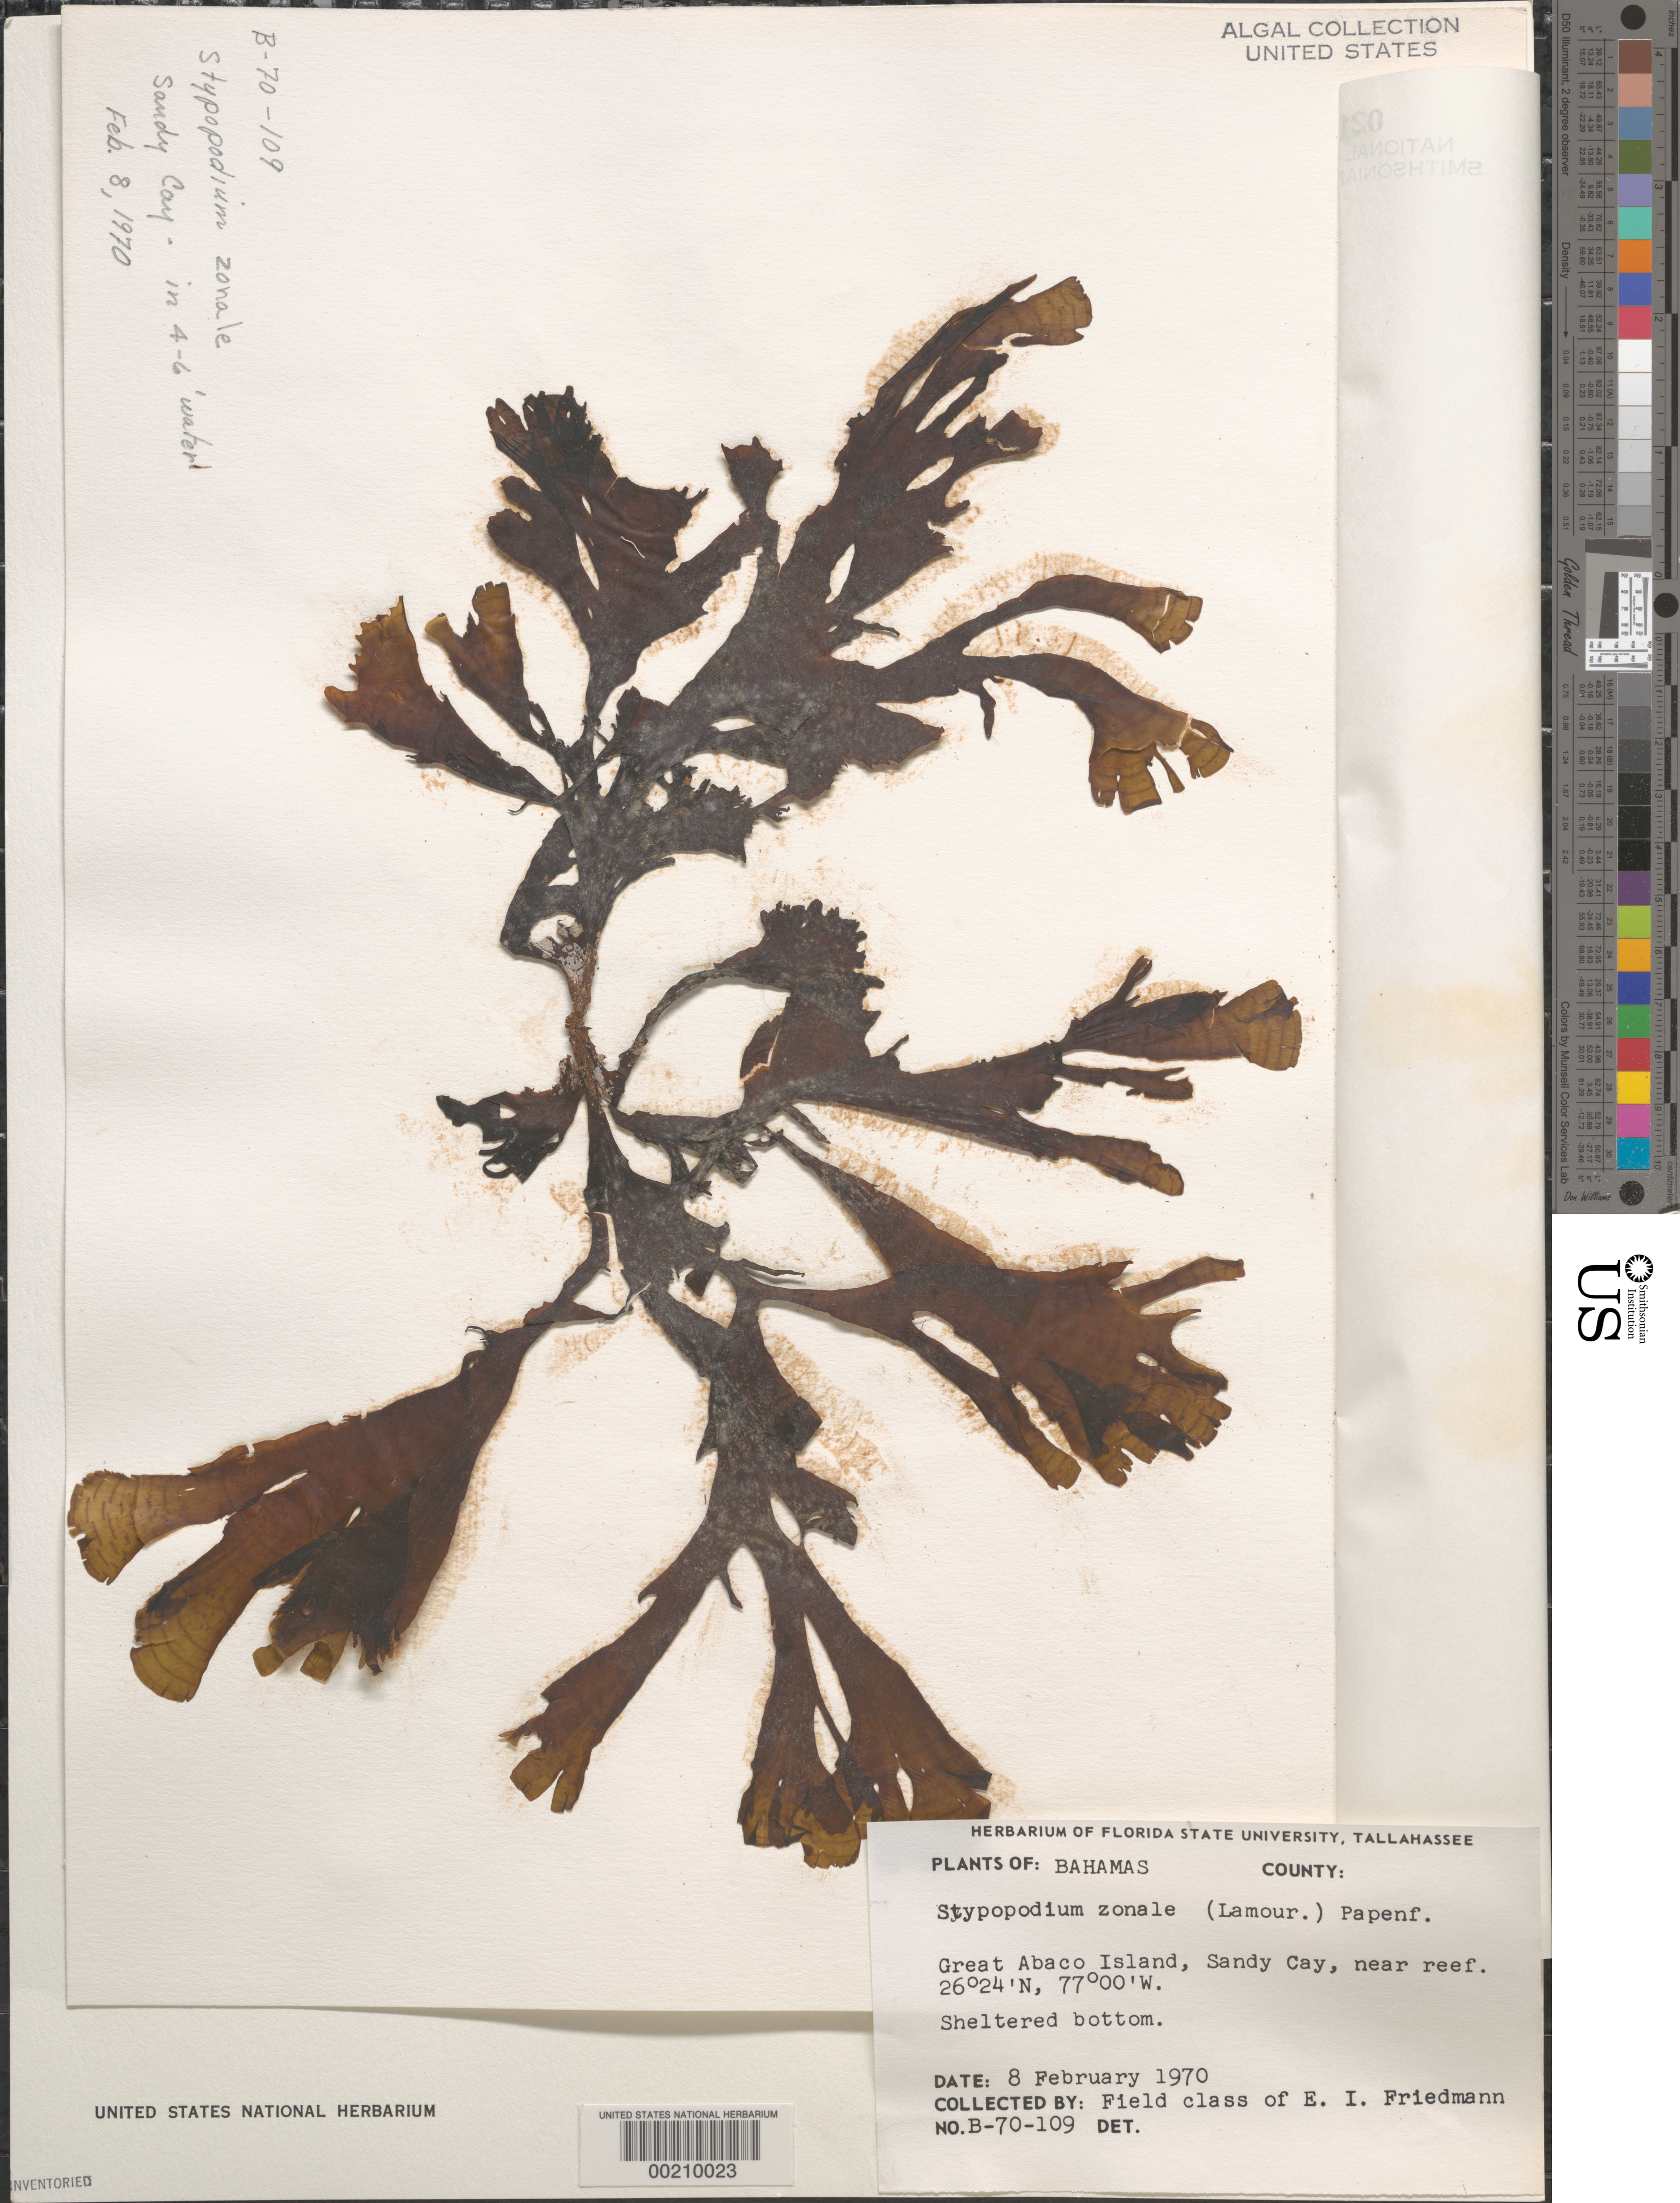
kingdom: Chromista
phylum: Ochrophyta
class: Phaeophyceae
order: Dictyotales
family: Dictyotaceae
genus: Stypopodium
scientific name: Stypopodium zonale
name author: (J.V.Lamouroux) Papenf.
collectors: E. Friedmann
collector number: B-70-109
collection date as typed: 08 Feb 1970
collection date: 1970-02-08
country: Bahamas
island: Great Abaco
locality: Sandy Cay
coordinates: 26 24" N, 77 00" W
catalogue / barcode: US 21250